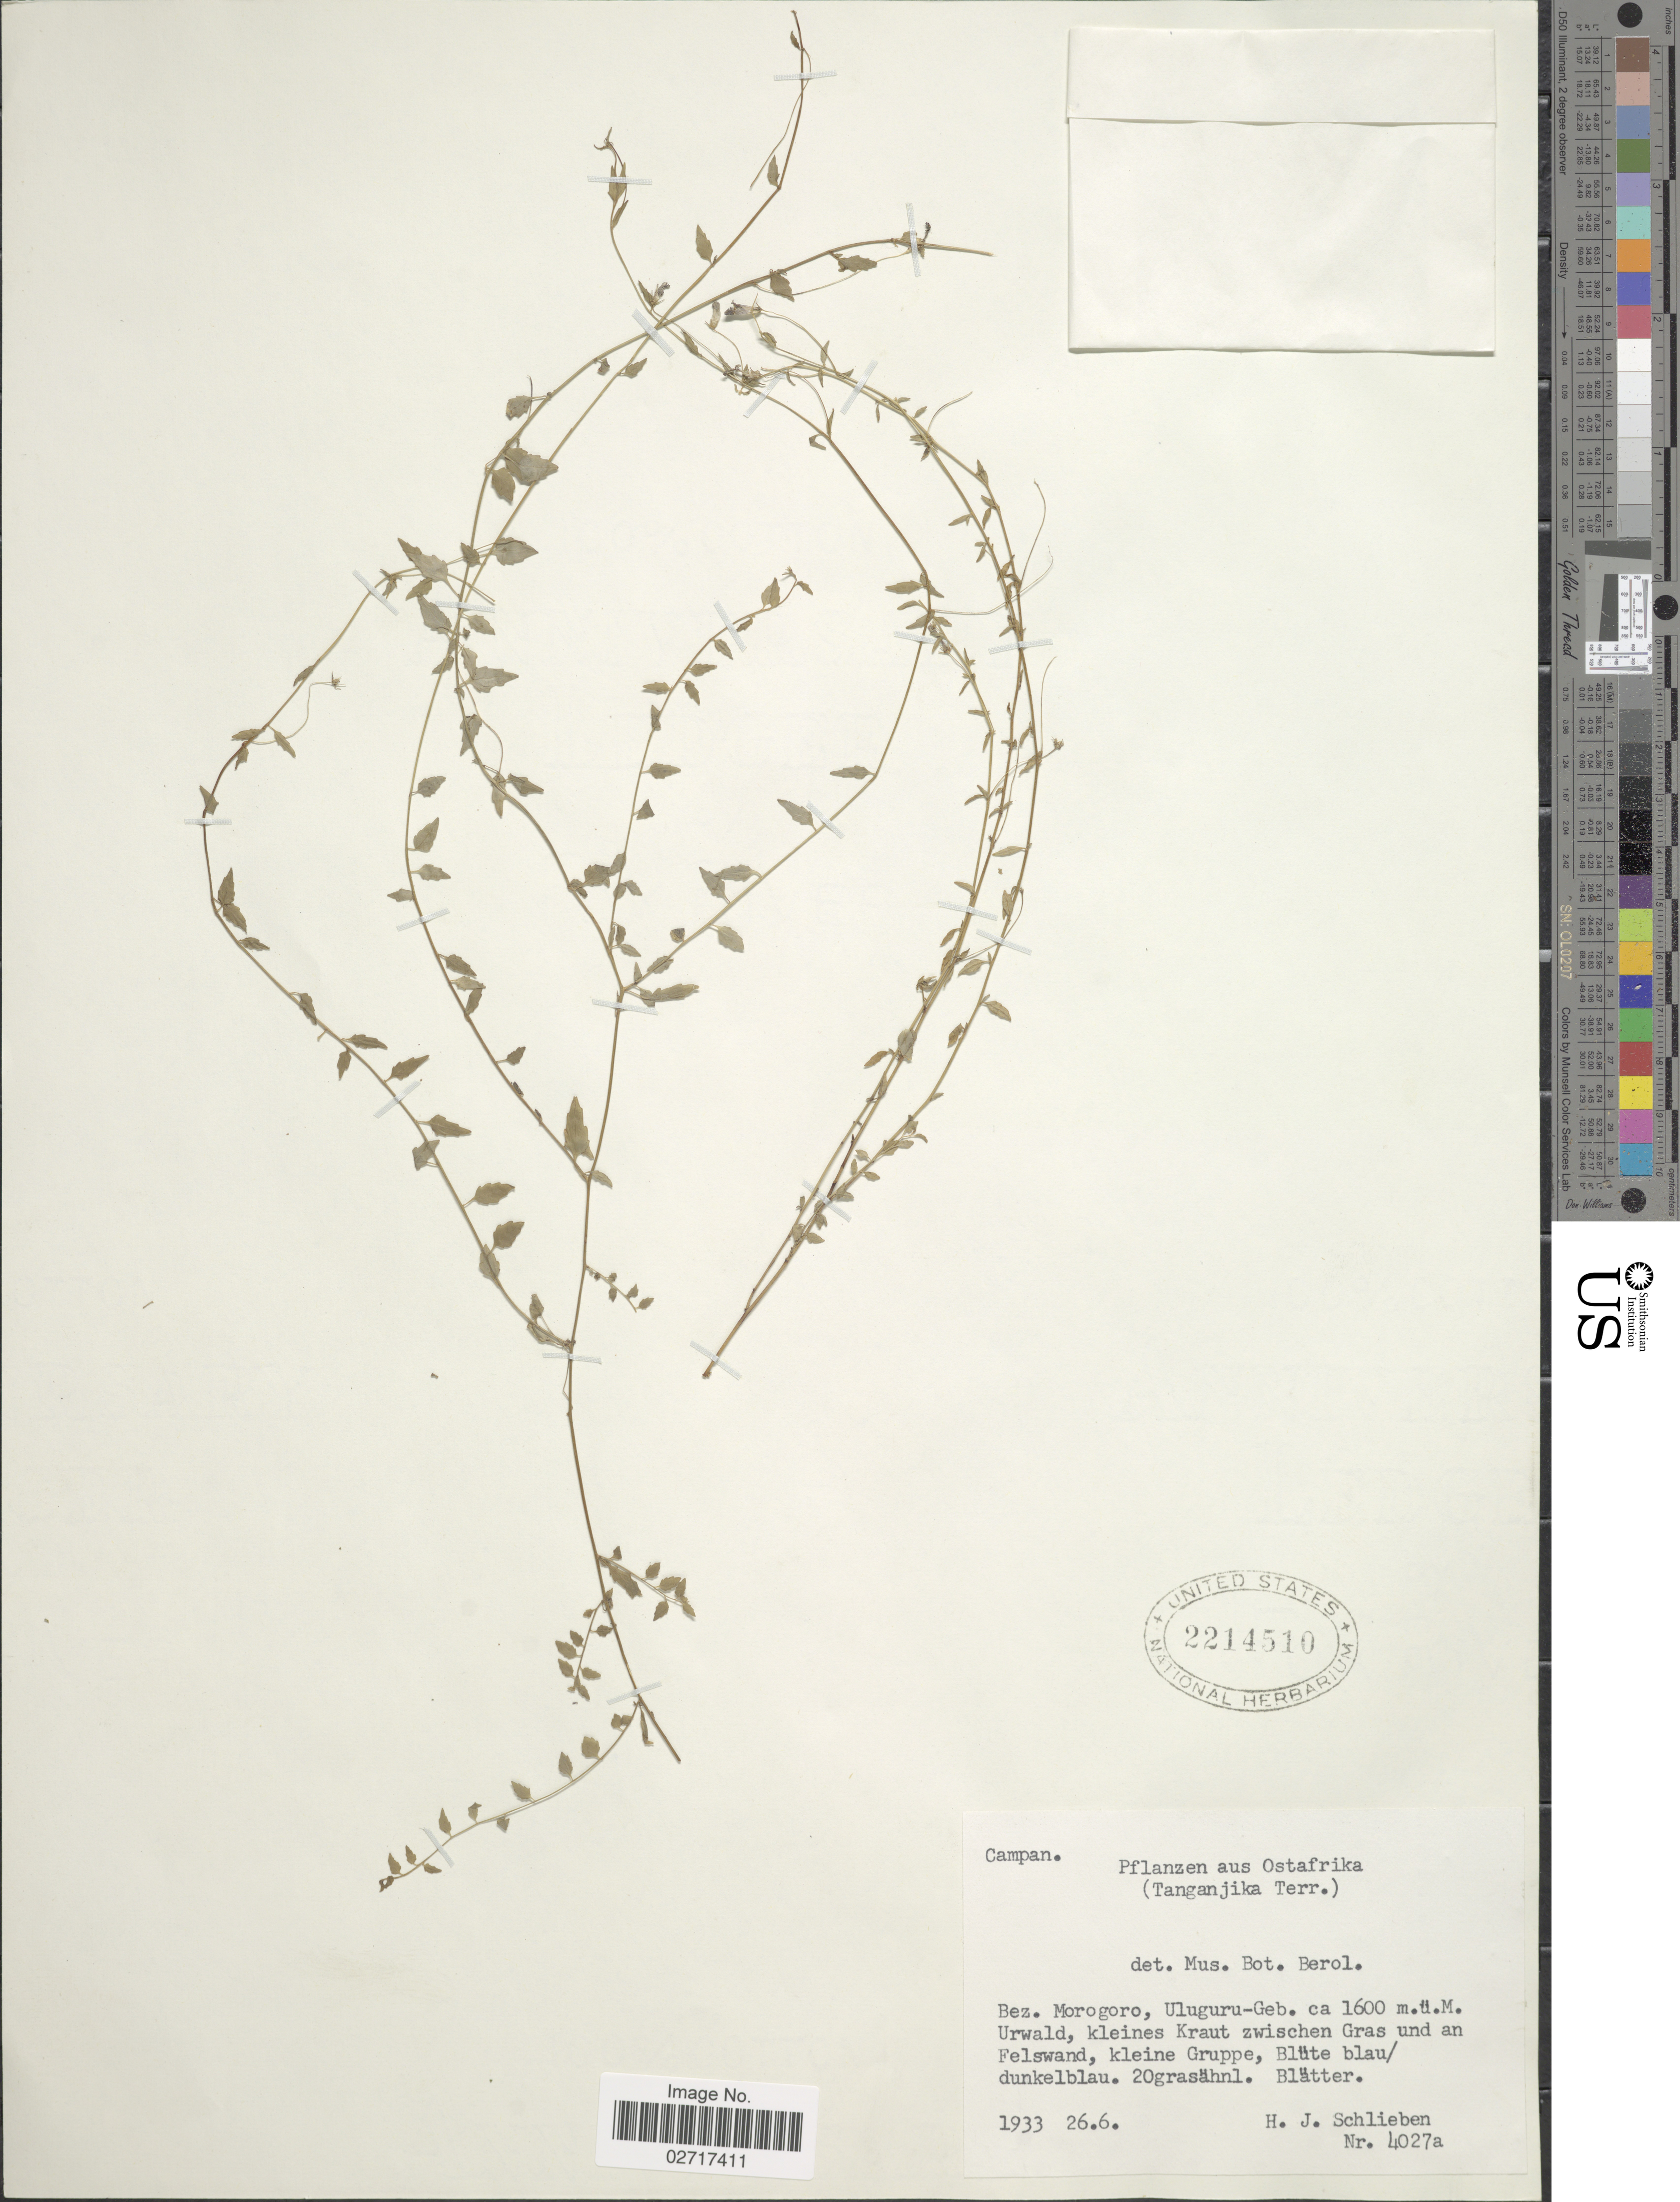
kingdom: Plantae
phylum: Tracheophyta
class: Magnoliopsida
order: Asterales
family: Campanulaceae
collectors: H. J. Schlieben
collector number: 4027a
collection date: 1933-06-26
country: Tanzania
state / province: Morogoro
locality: Ostafrika (Tanganjika Terr.). Bez. Morogoro, Uluguru-Geb.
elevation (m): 1600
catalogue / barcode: US 2214510